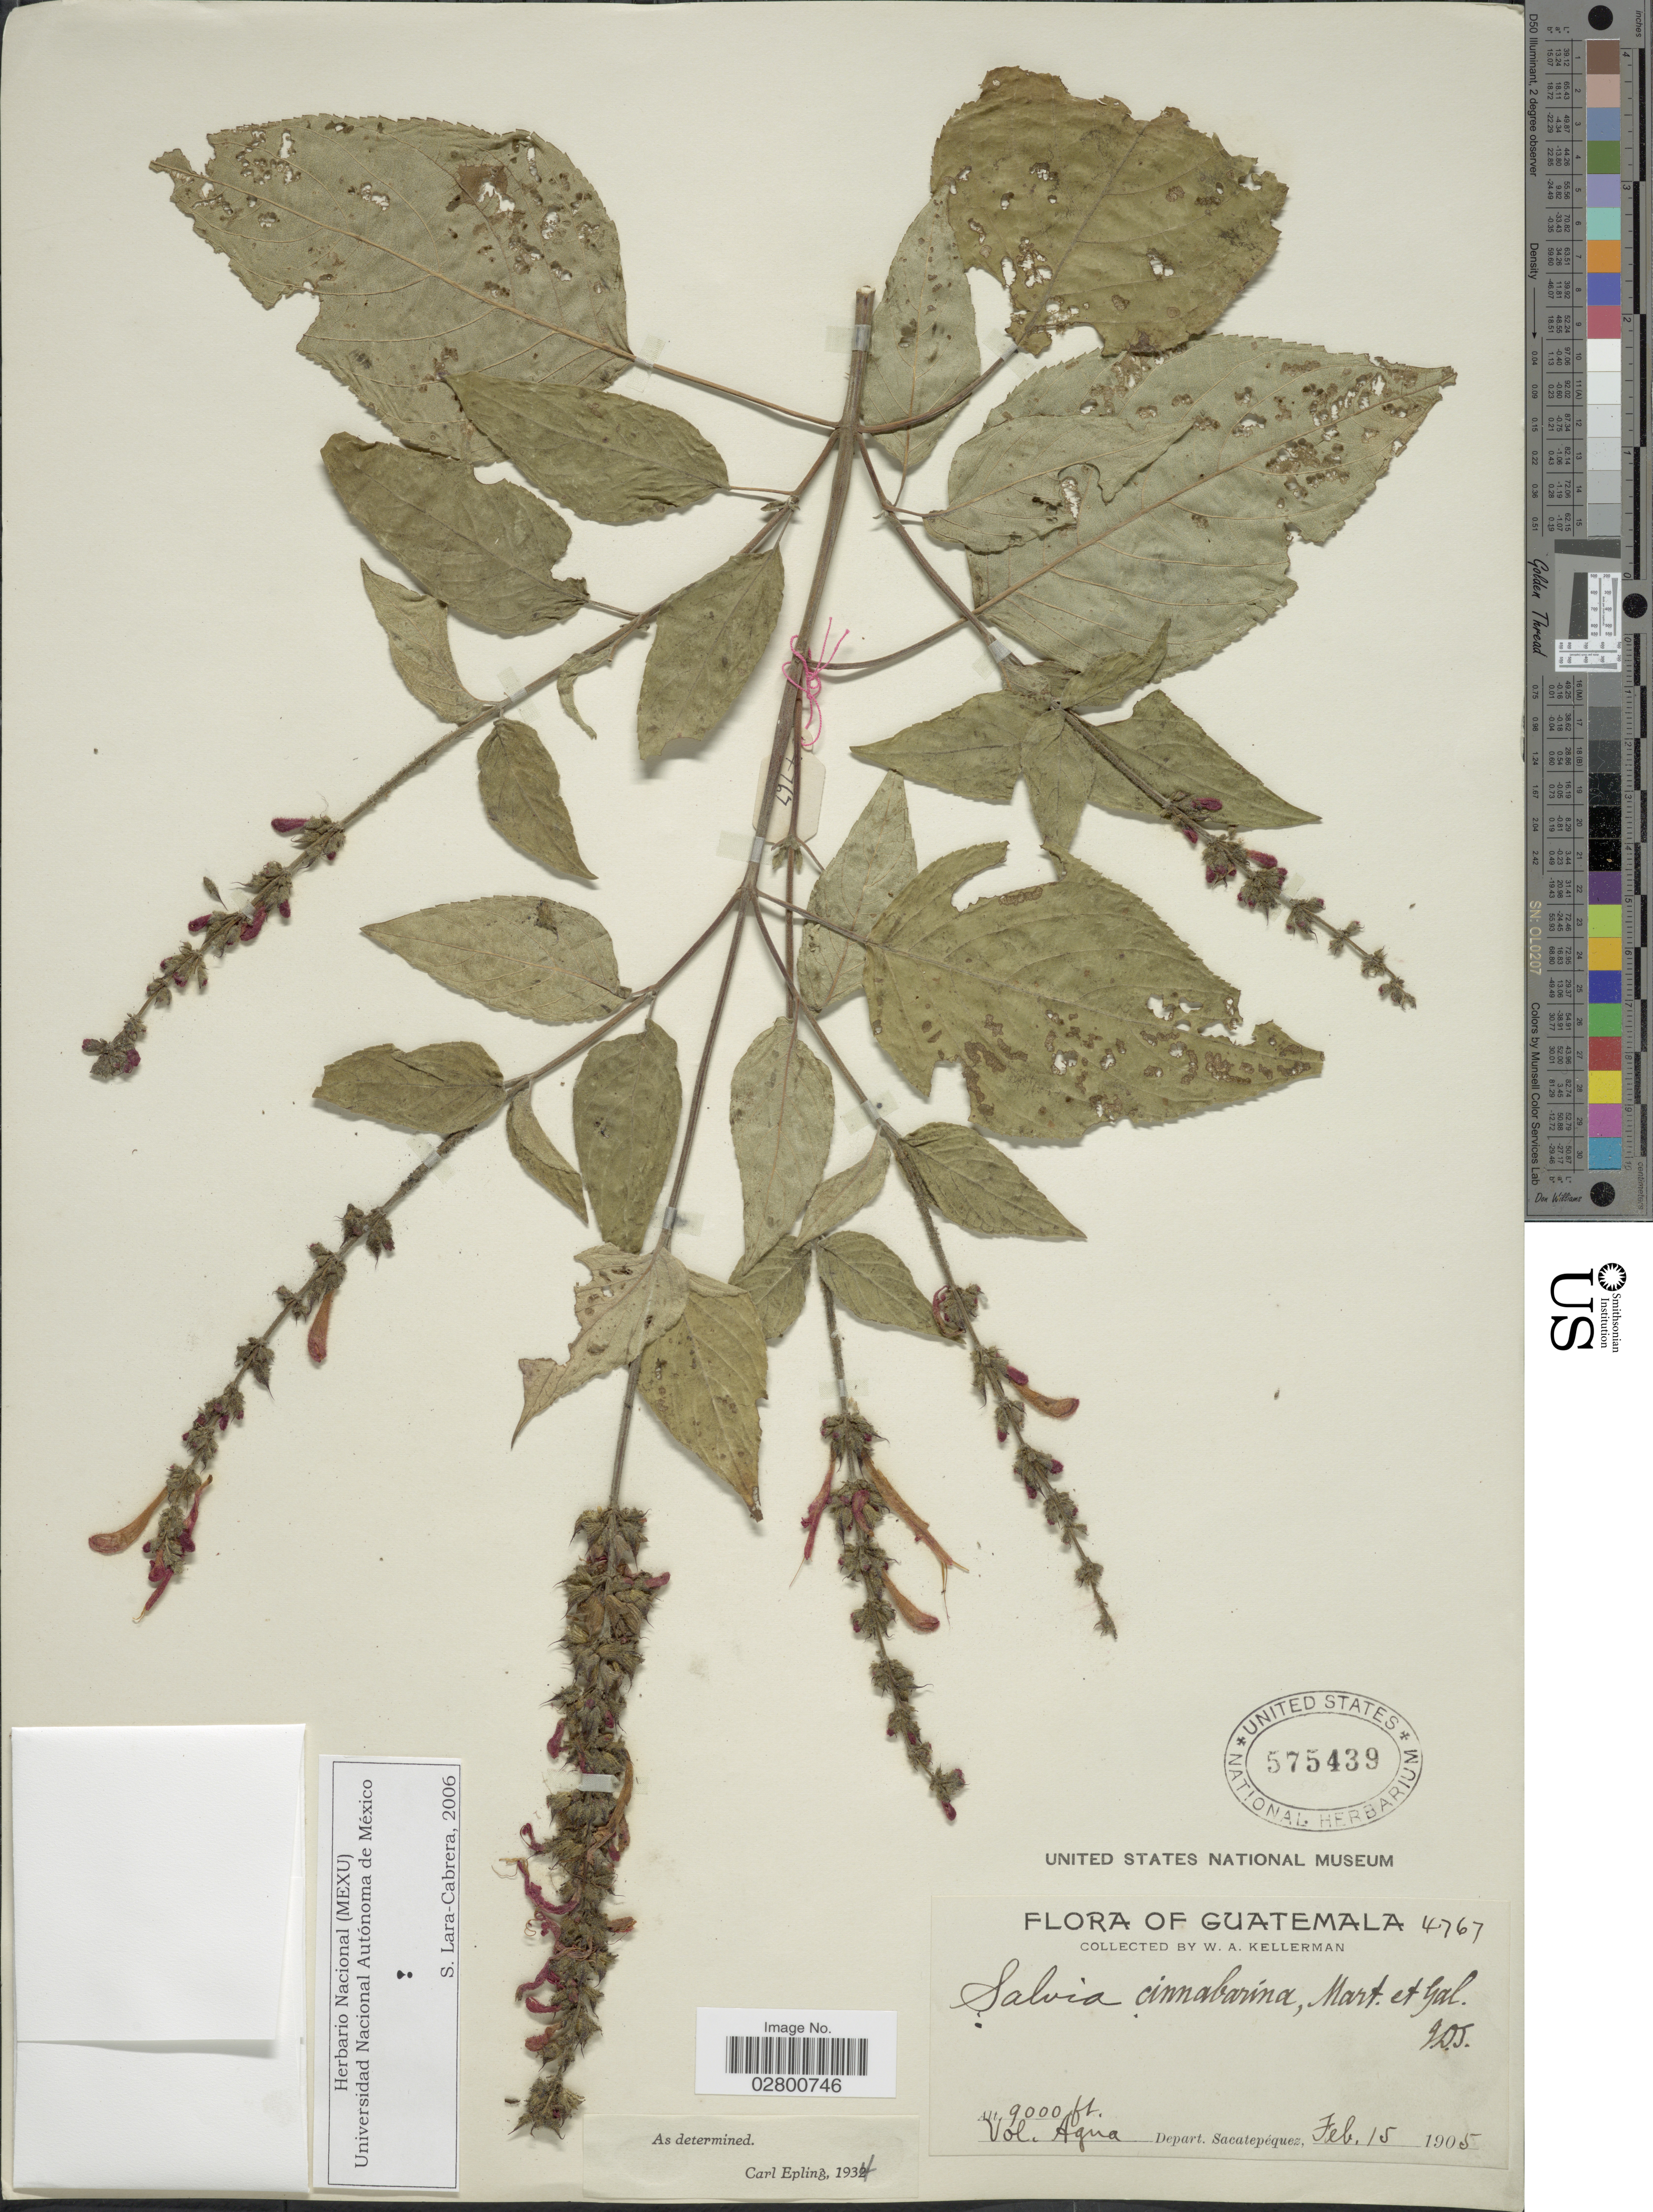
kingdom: Plantae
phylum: Tracheophyta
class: Magnoliopsida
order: Lamiales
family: Lamiaceae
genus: Salvia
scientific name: Salvia cinnabarina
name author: M. Martens & Galeotti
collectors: W. Kellerman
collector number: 4767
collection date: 1905-02-15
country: Guatemala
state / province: Sacatepéquez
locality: Vol. Agua, Depart. Sacatepéquez.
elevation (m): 2743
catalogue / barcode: US 575439